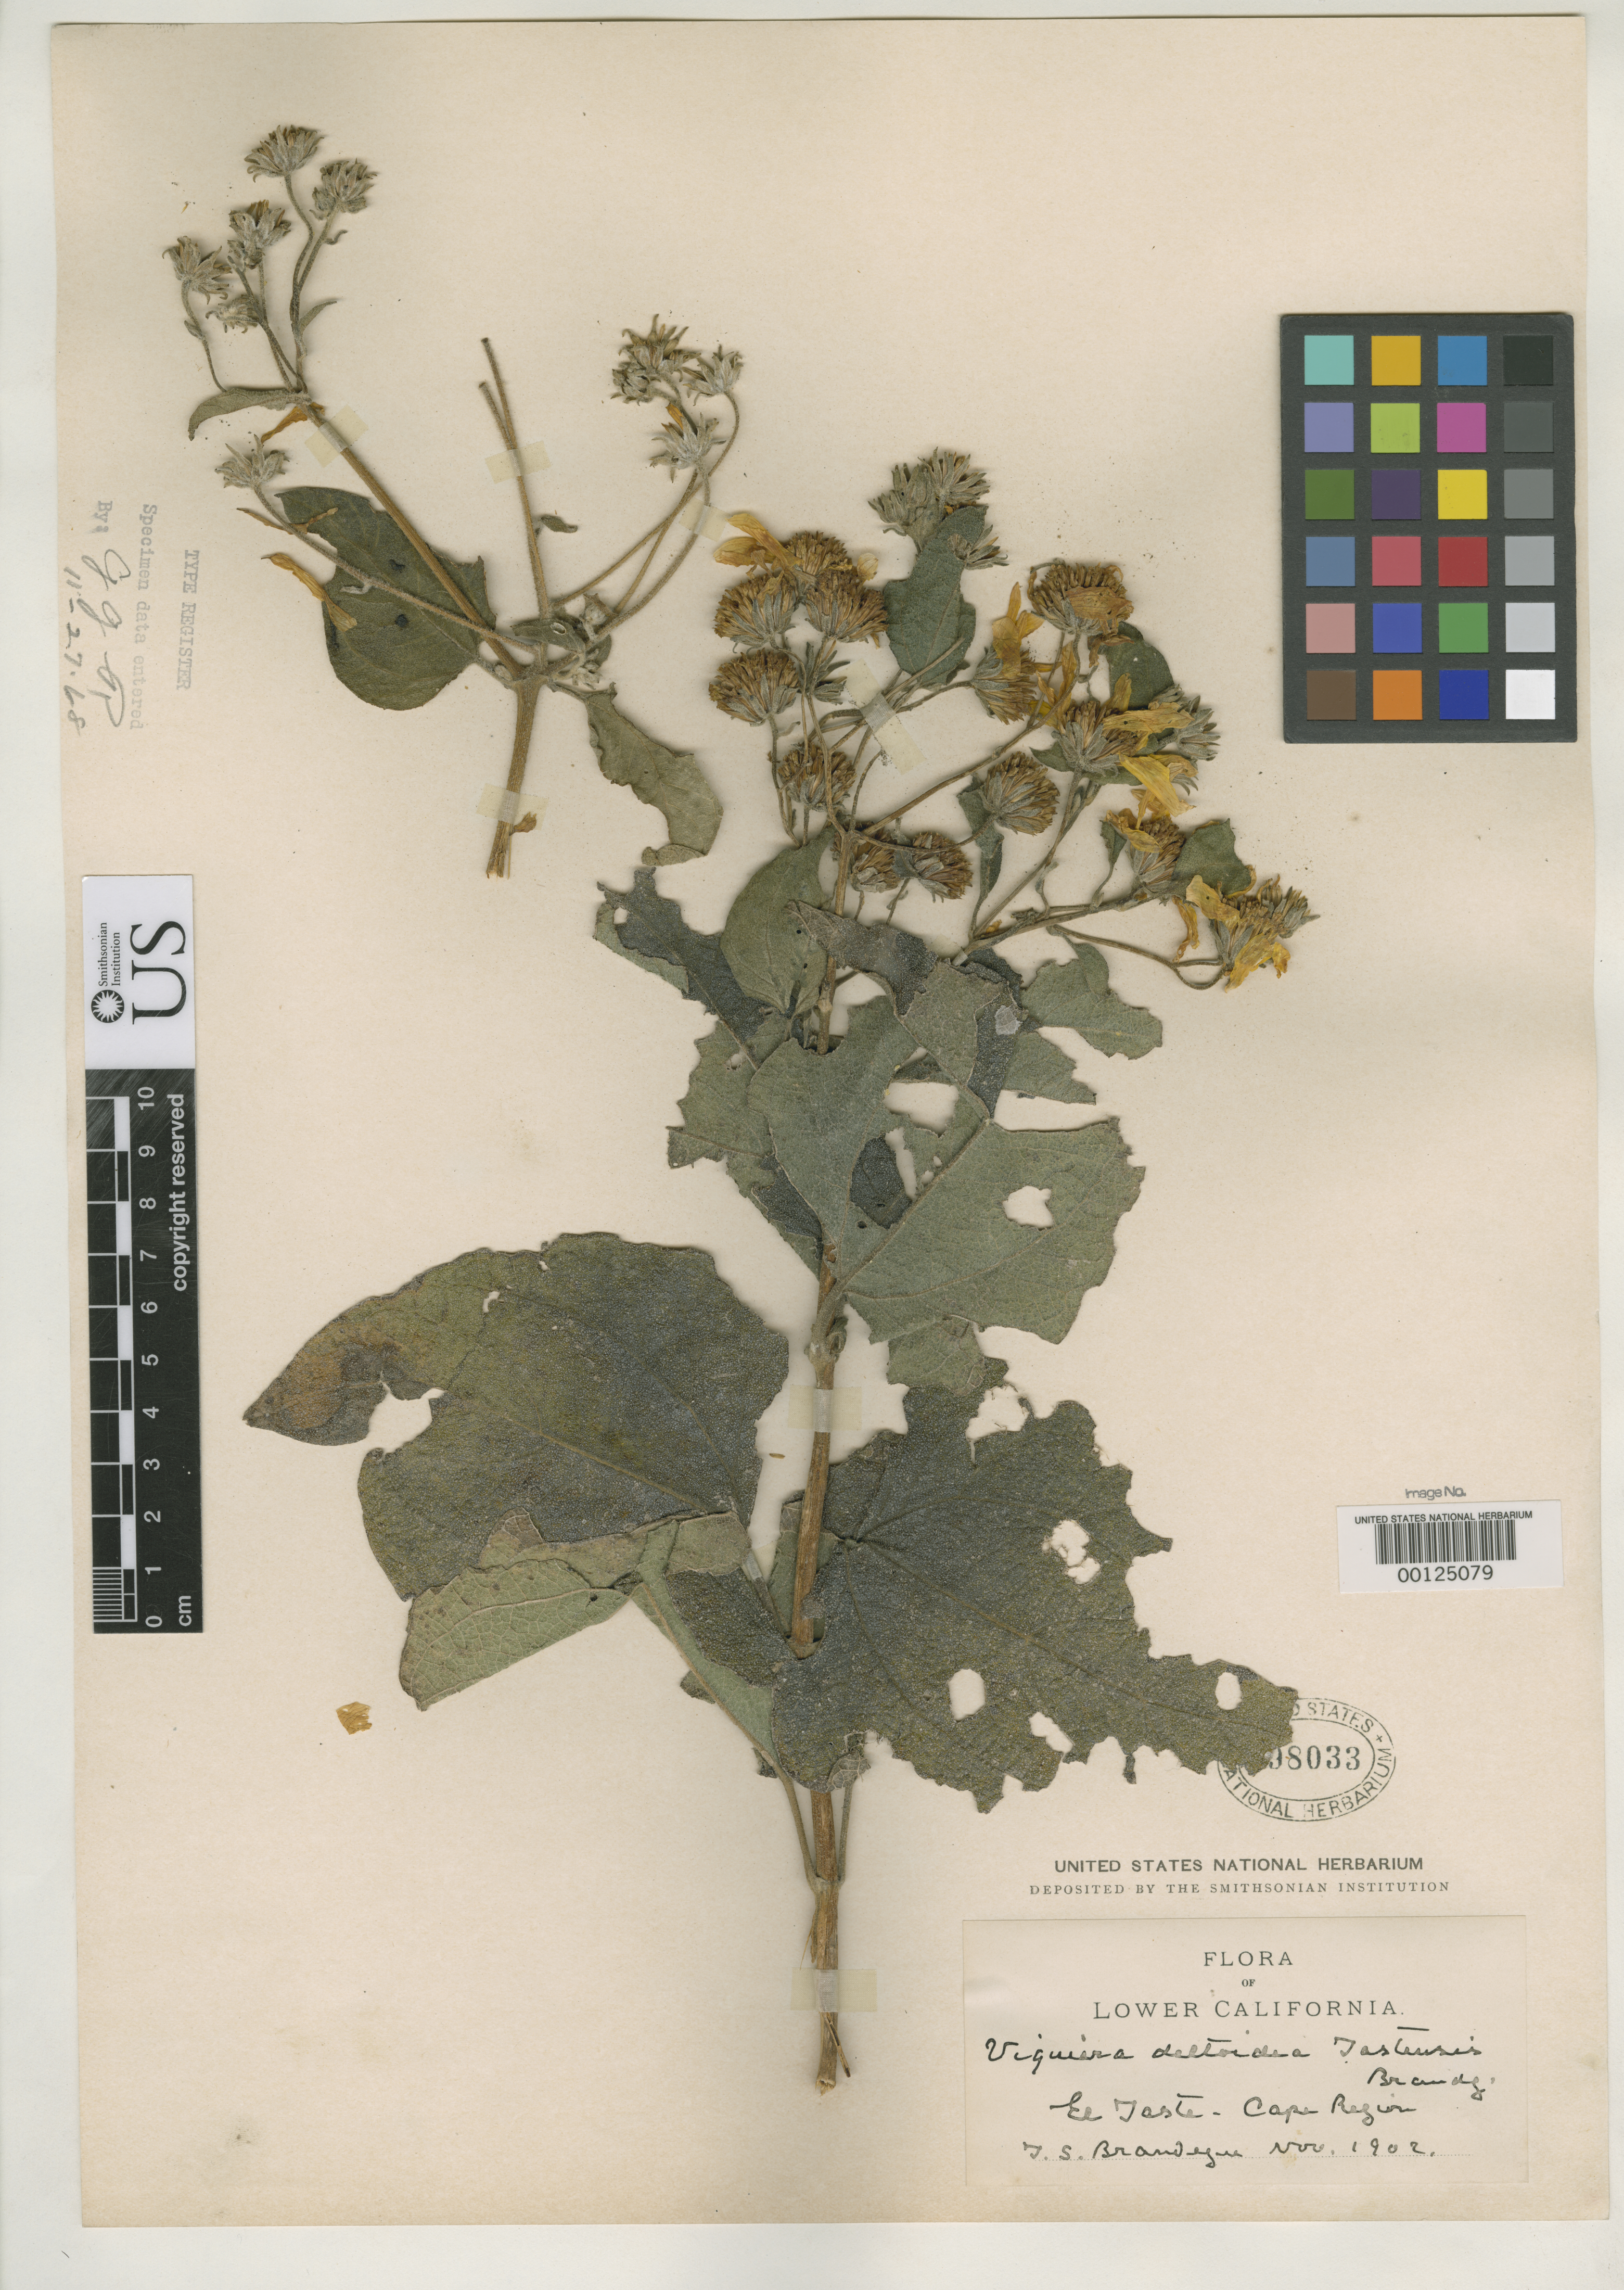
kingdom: Plantae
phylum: Tracheophyta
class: Magnoliopsida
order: Asterales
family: Asteraceae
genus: Viguiera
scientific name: Viguiera deltoidea var. tastensis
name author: Brandegee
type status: Type Collection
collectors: T. S. Brandegee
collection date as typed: Nov 1902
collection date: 1902-11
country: Mexico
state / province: Baja California Sur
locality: Sierra El Taste.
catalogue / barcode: US 398033